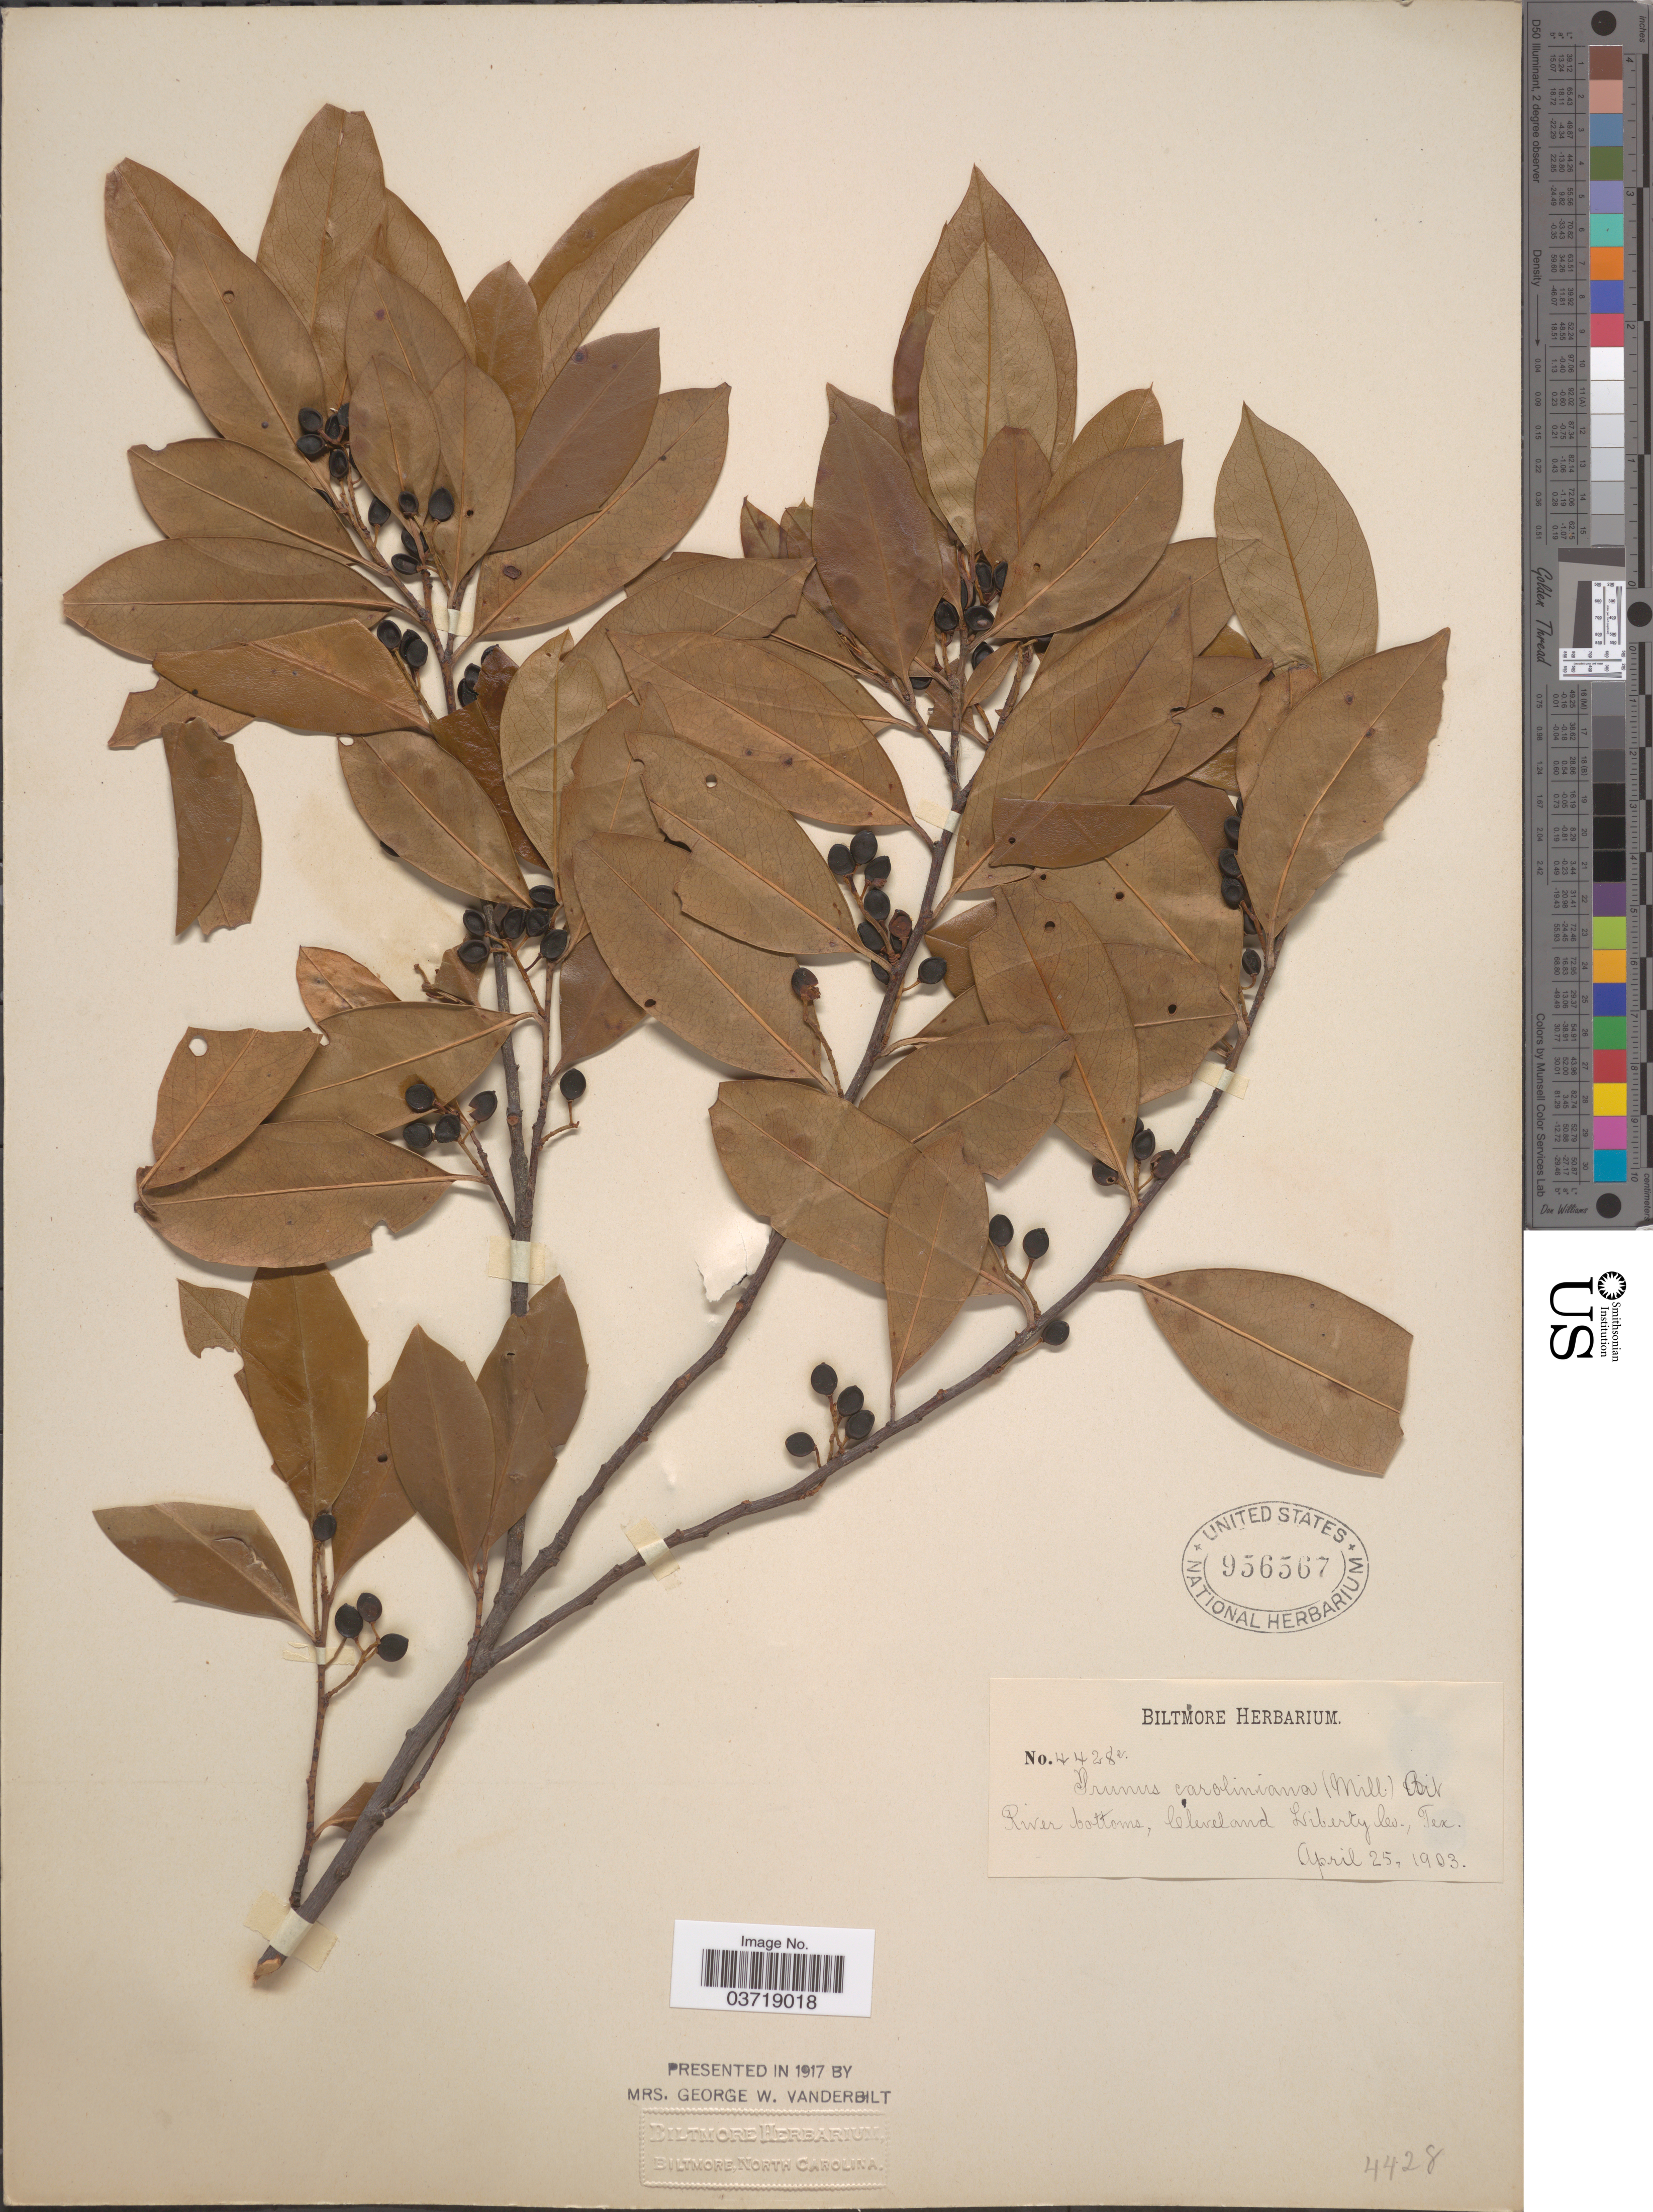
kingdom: Plantae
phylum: Tracheophyta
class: Magnoliopsida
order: Rosales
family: Rosaceae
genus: Prunus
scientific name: Prunus caroliniana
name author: (Mill.) Aiton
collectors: ex herb. Biltmore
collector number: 4428e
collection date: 1903-04-25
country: United States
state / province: Texas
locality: River bottoms, Cleveland Liberty Co.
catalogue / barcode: US 956567